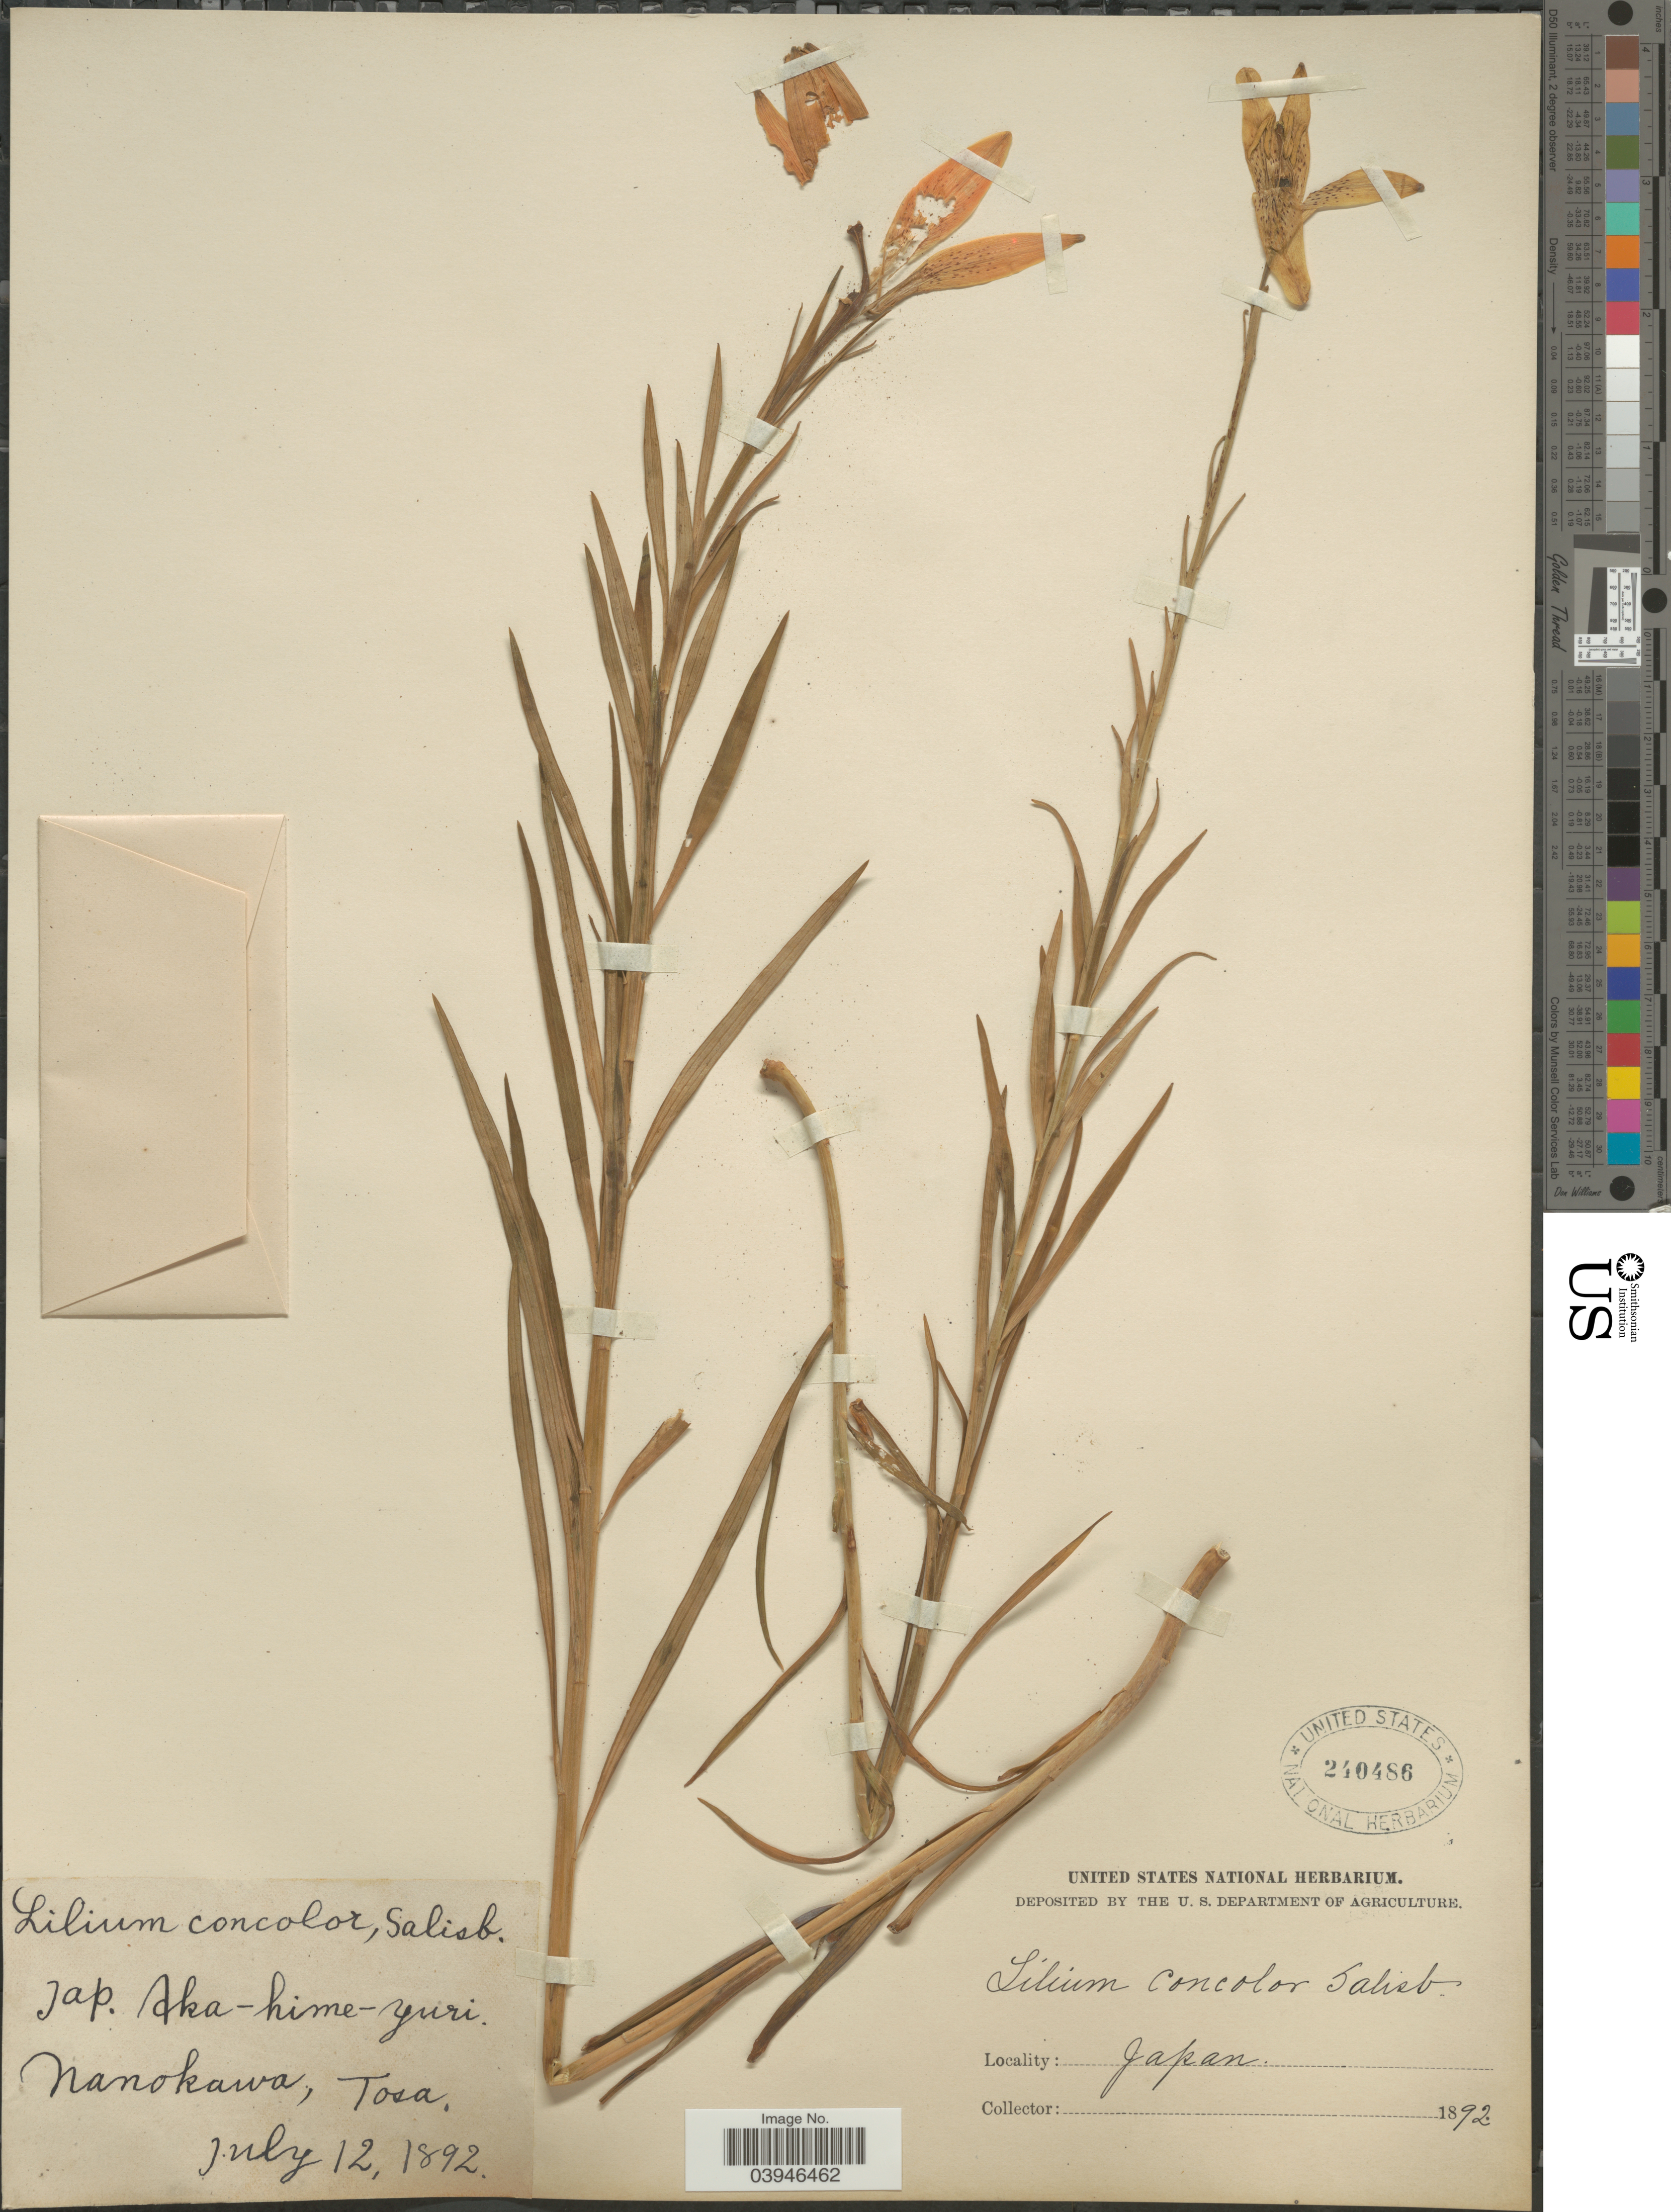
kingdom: Plantae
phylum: Tracheophyta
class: Liliopsida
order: Liliales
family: Liliaceae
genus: Lilium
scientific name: Lilium concolor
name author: Salisb.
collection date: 1892-07-12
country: Japan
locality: Nanokawa, Tosa.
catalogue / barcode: US 240486